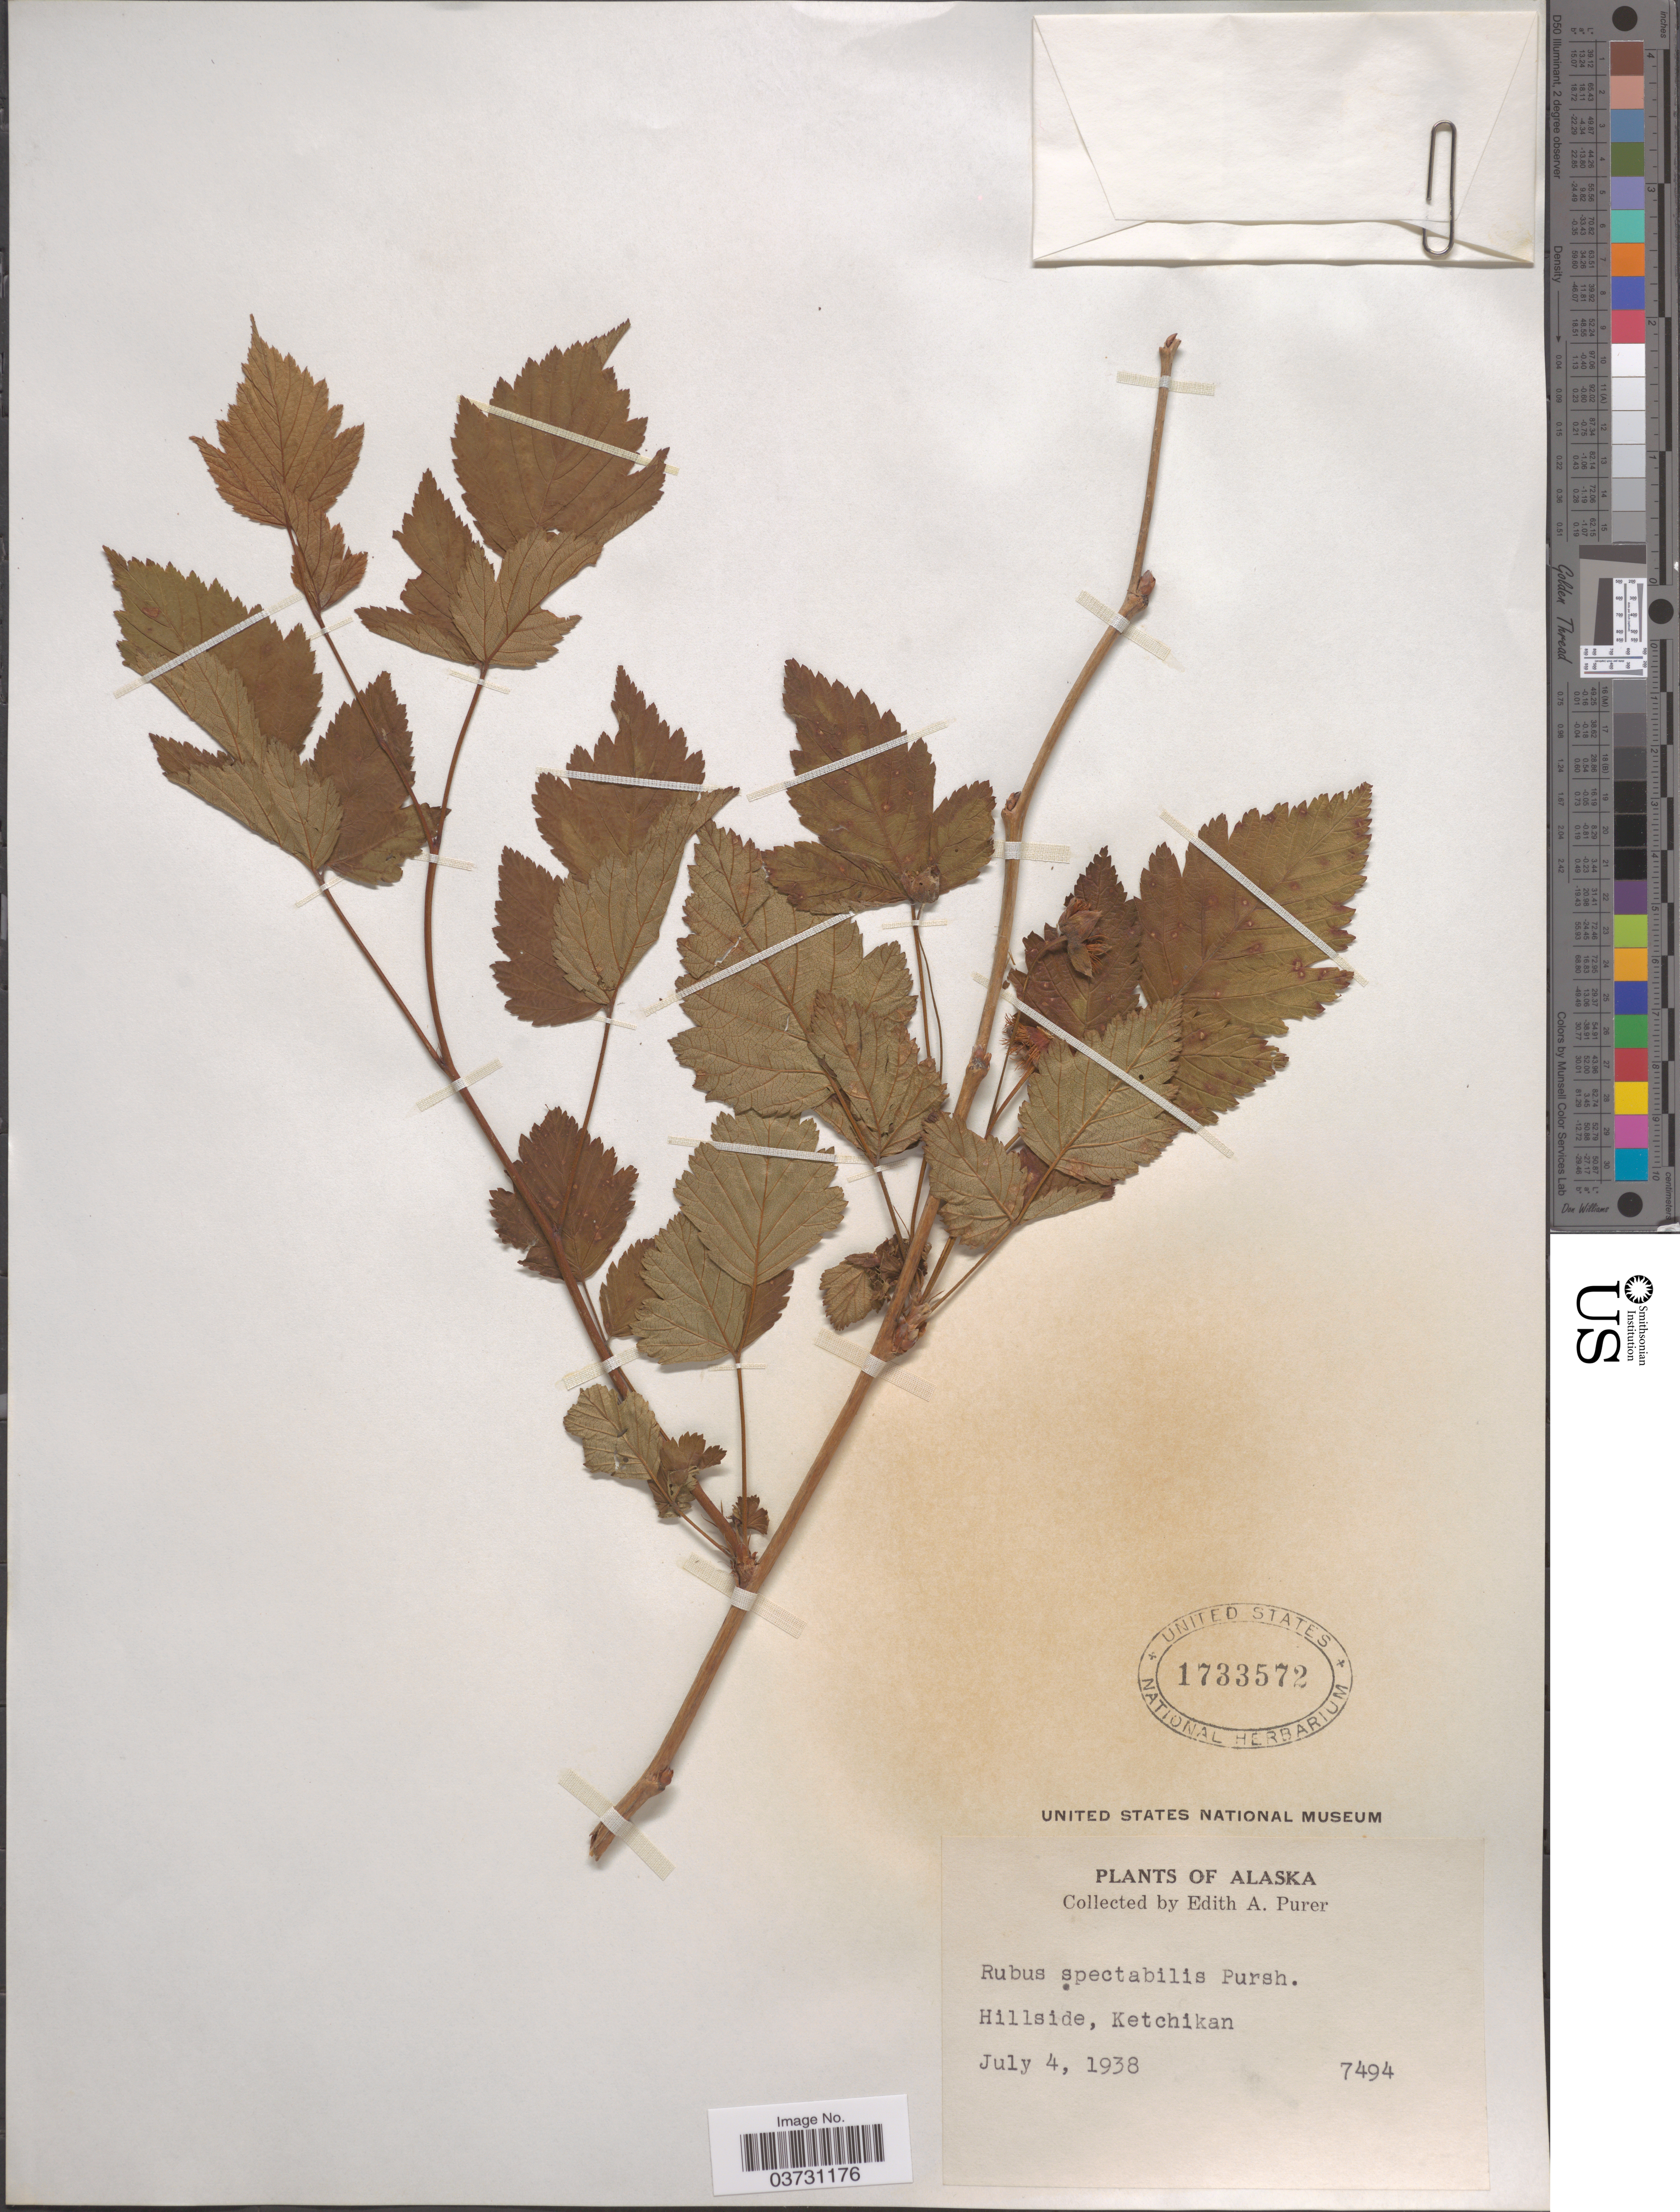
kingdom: Plantae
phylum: Tracheophyta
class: Magnoliopsida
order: Rosales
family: Rosaceae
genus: Rubus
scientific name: Rubus spectabilis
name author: Pursh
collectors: E. Purer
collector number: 7494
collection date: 1938-07-04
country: United States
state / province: Alaska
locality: Hillside, Ketchikan.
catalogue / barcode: US 1733572